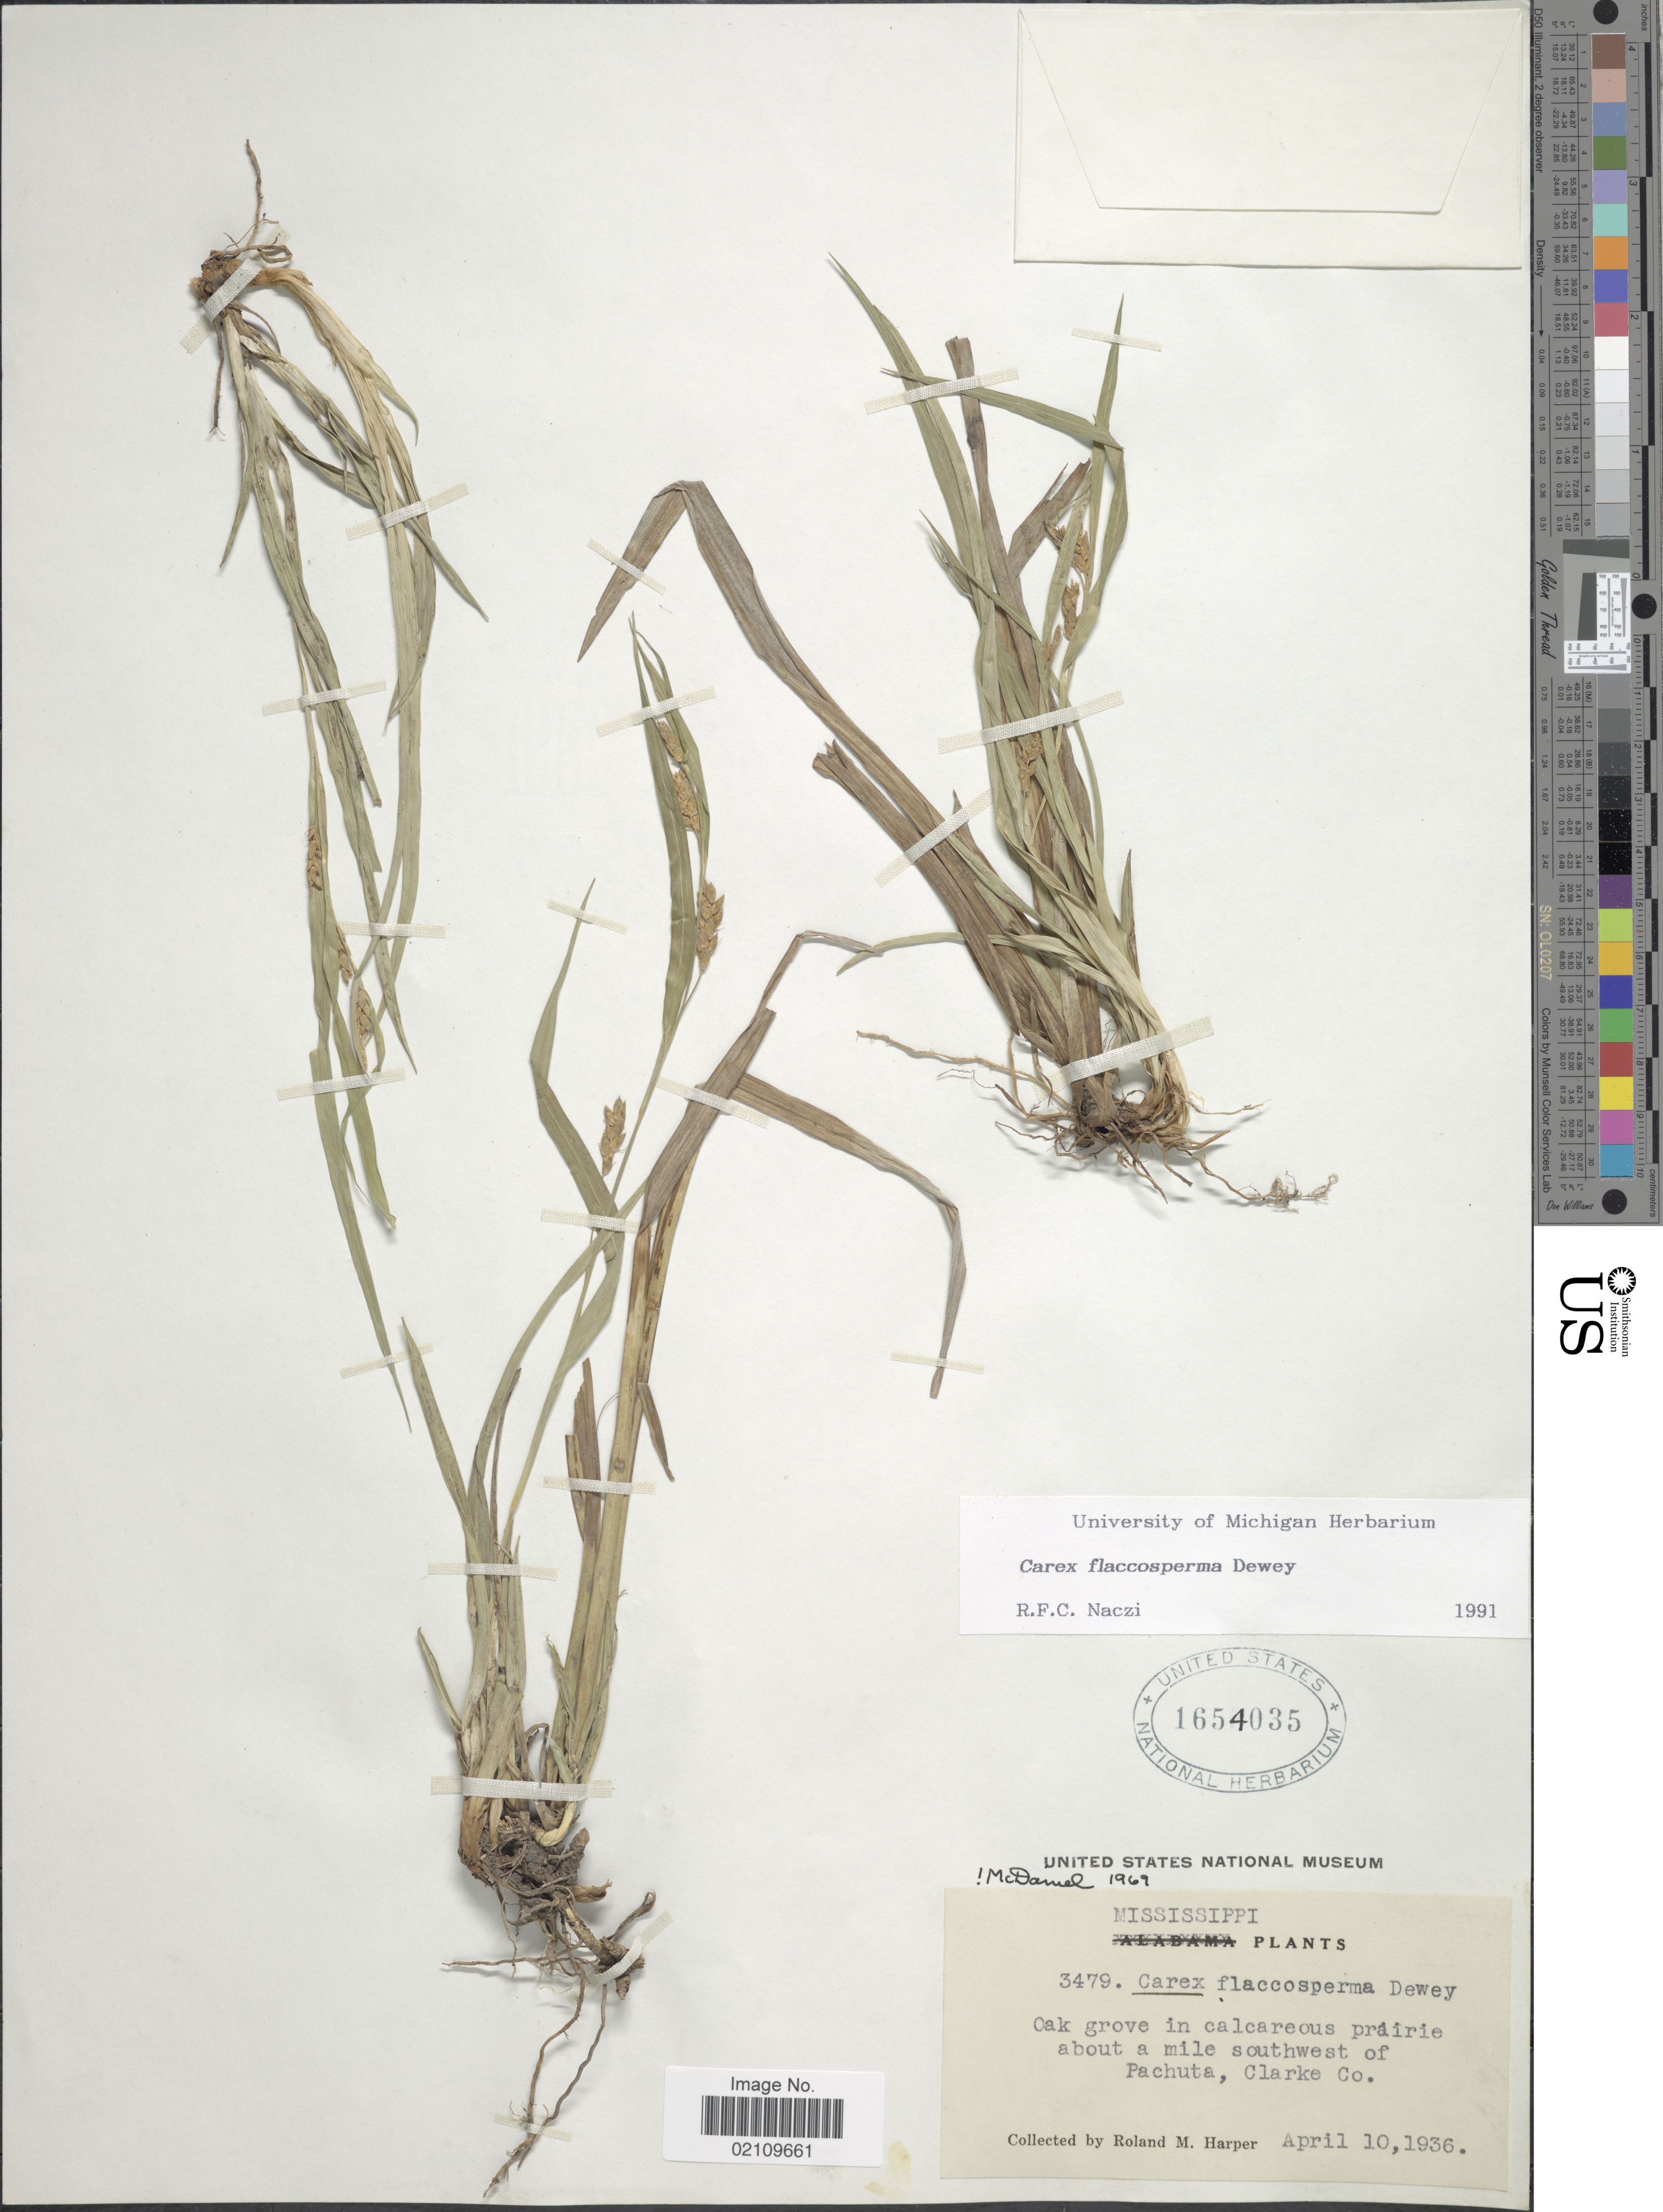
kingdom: Plantae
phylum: Tracheophyta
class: Liliopsida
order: Poales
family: Cyperaceae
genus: Carex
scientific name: Carex flaccosperma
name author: Dewey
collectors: R. M. Harper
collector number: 3479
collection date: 1936-04-10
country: United States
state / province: Mississippi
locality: About a mile southwest of Pachuta, Clarke Co.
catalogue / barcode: US 1654035